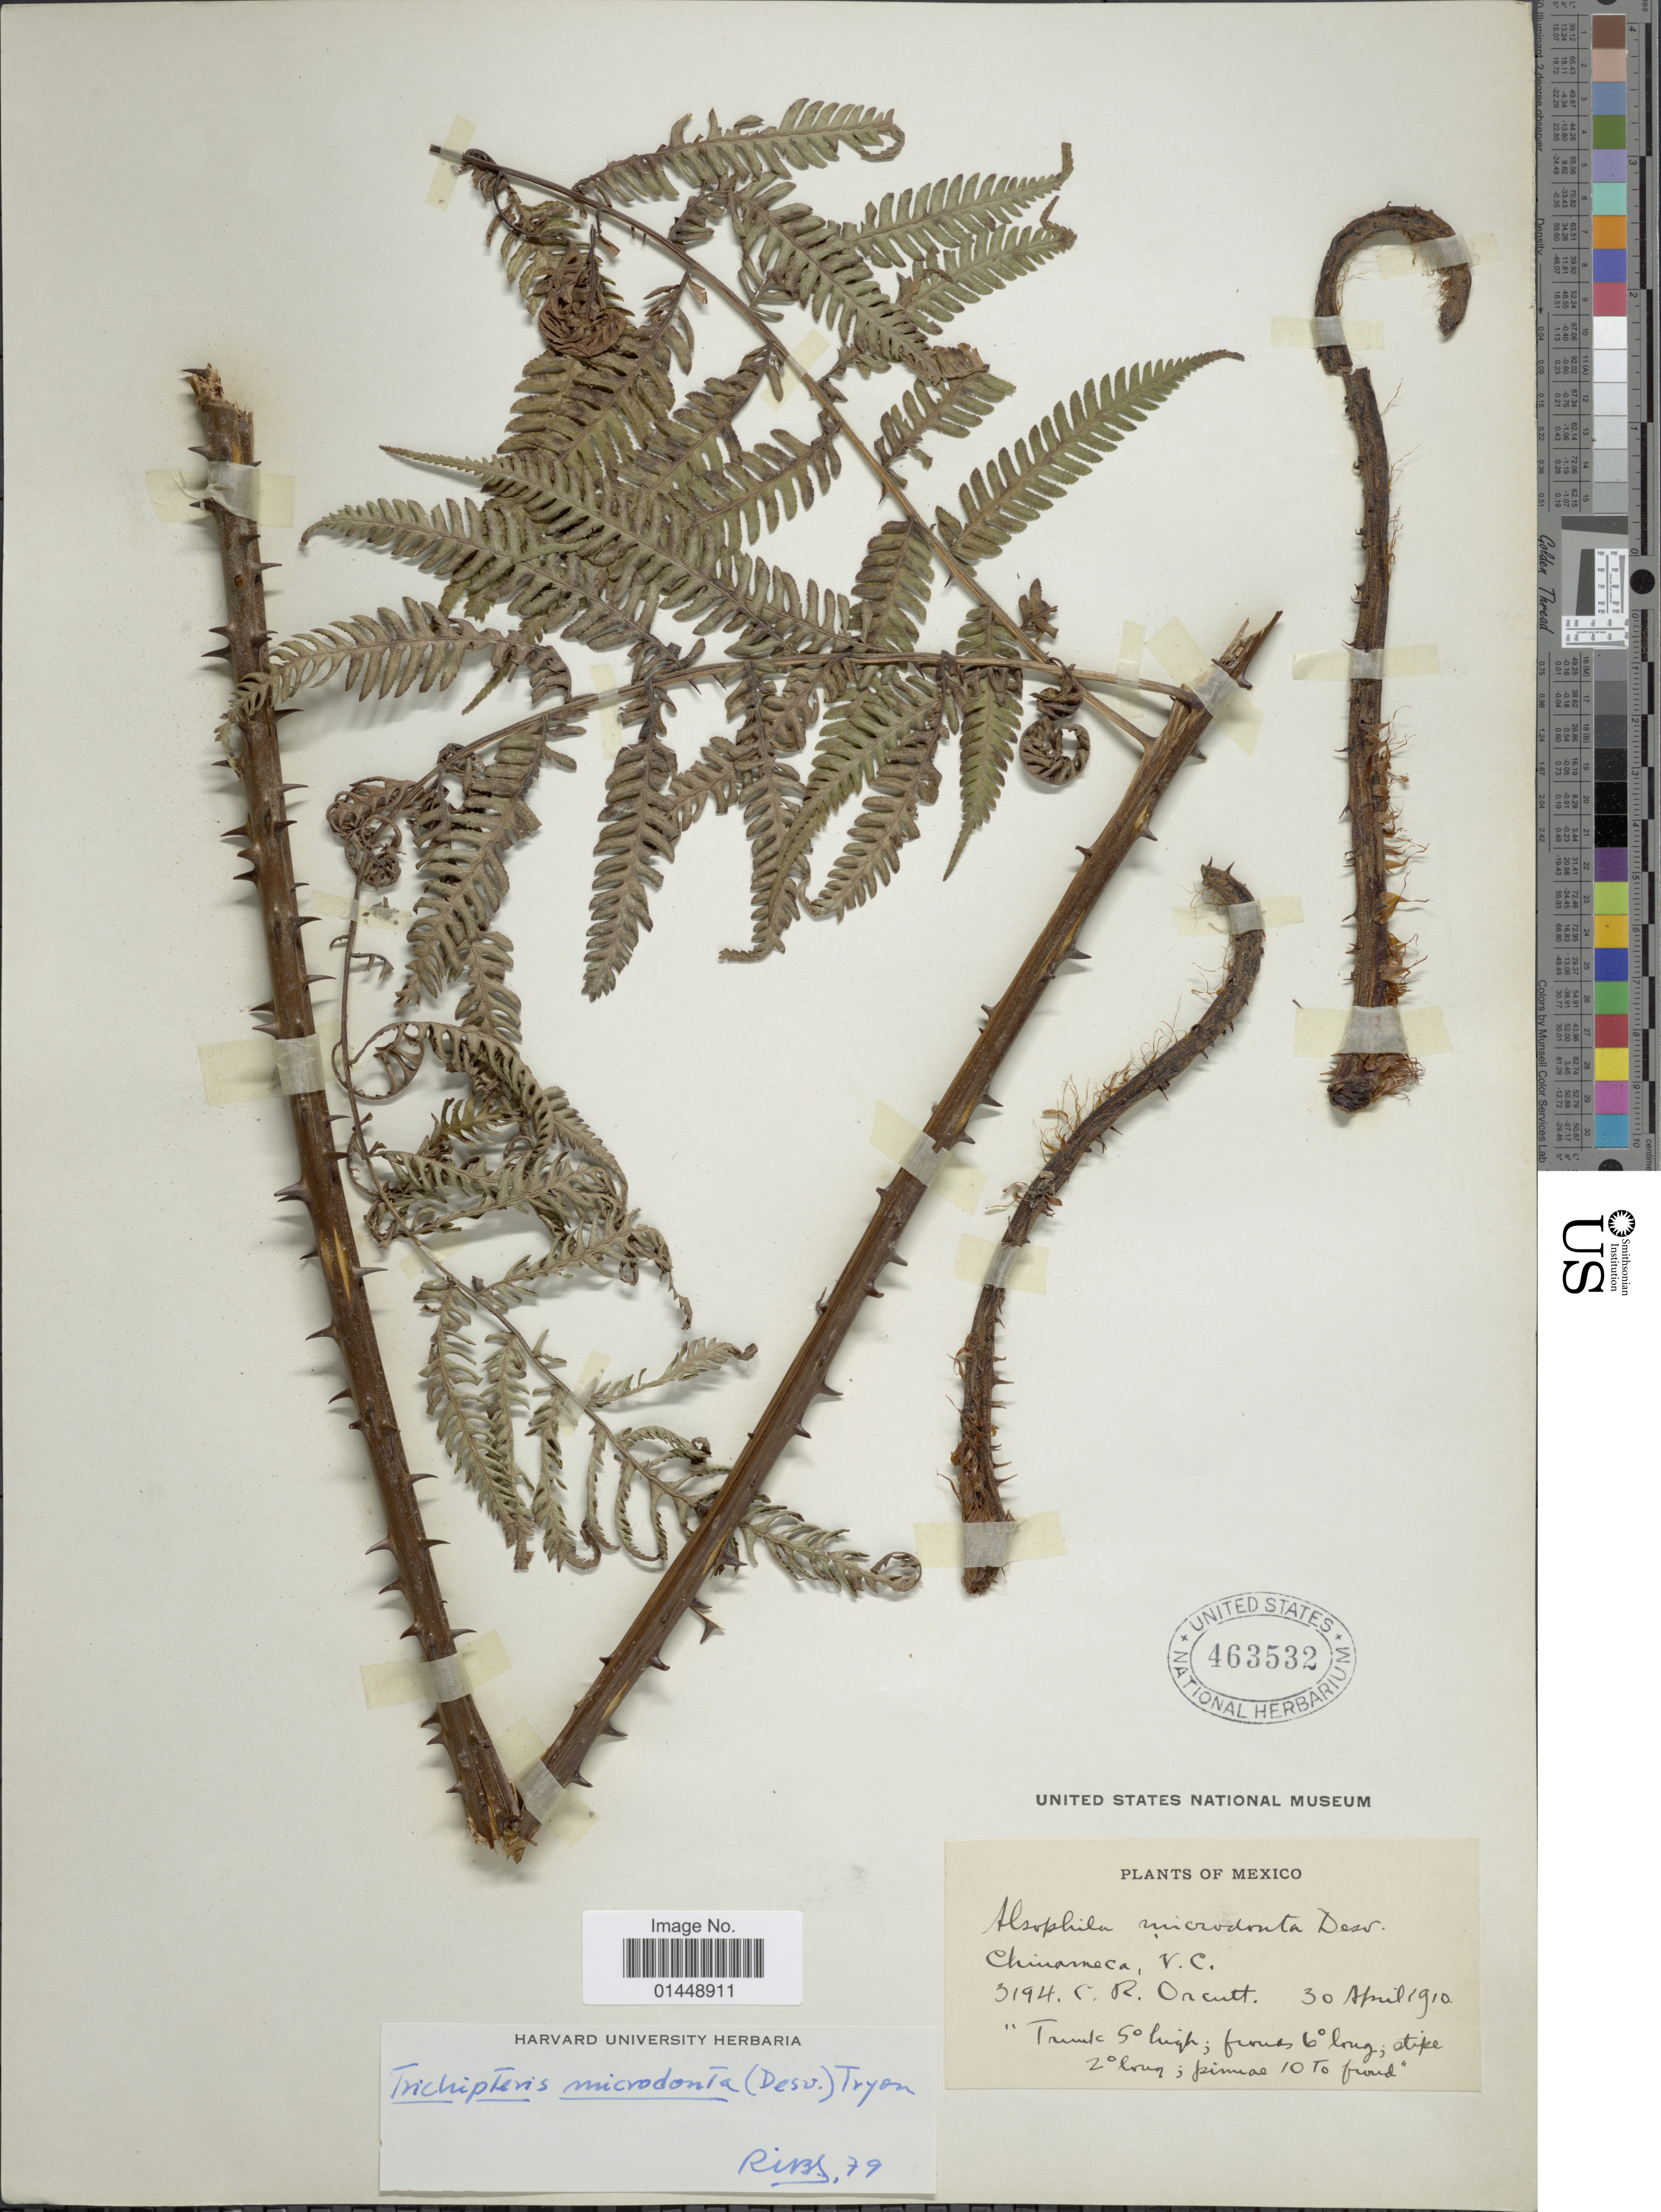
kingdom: Plantae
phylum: Tracheophyta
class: Polypodiopsida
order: Cyatheales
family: Cyatheaceae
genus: Cyathea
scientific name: Cyathea microdonta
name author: (Desv.) Domin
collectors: C. R. Orcutt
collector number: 3194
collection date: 1910-04-30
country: Mexico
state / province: Veracruz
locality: Chinameca, Veracruz.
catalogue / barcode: US 463532